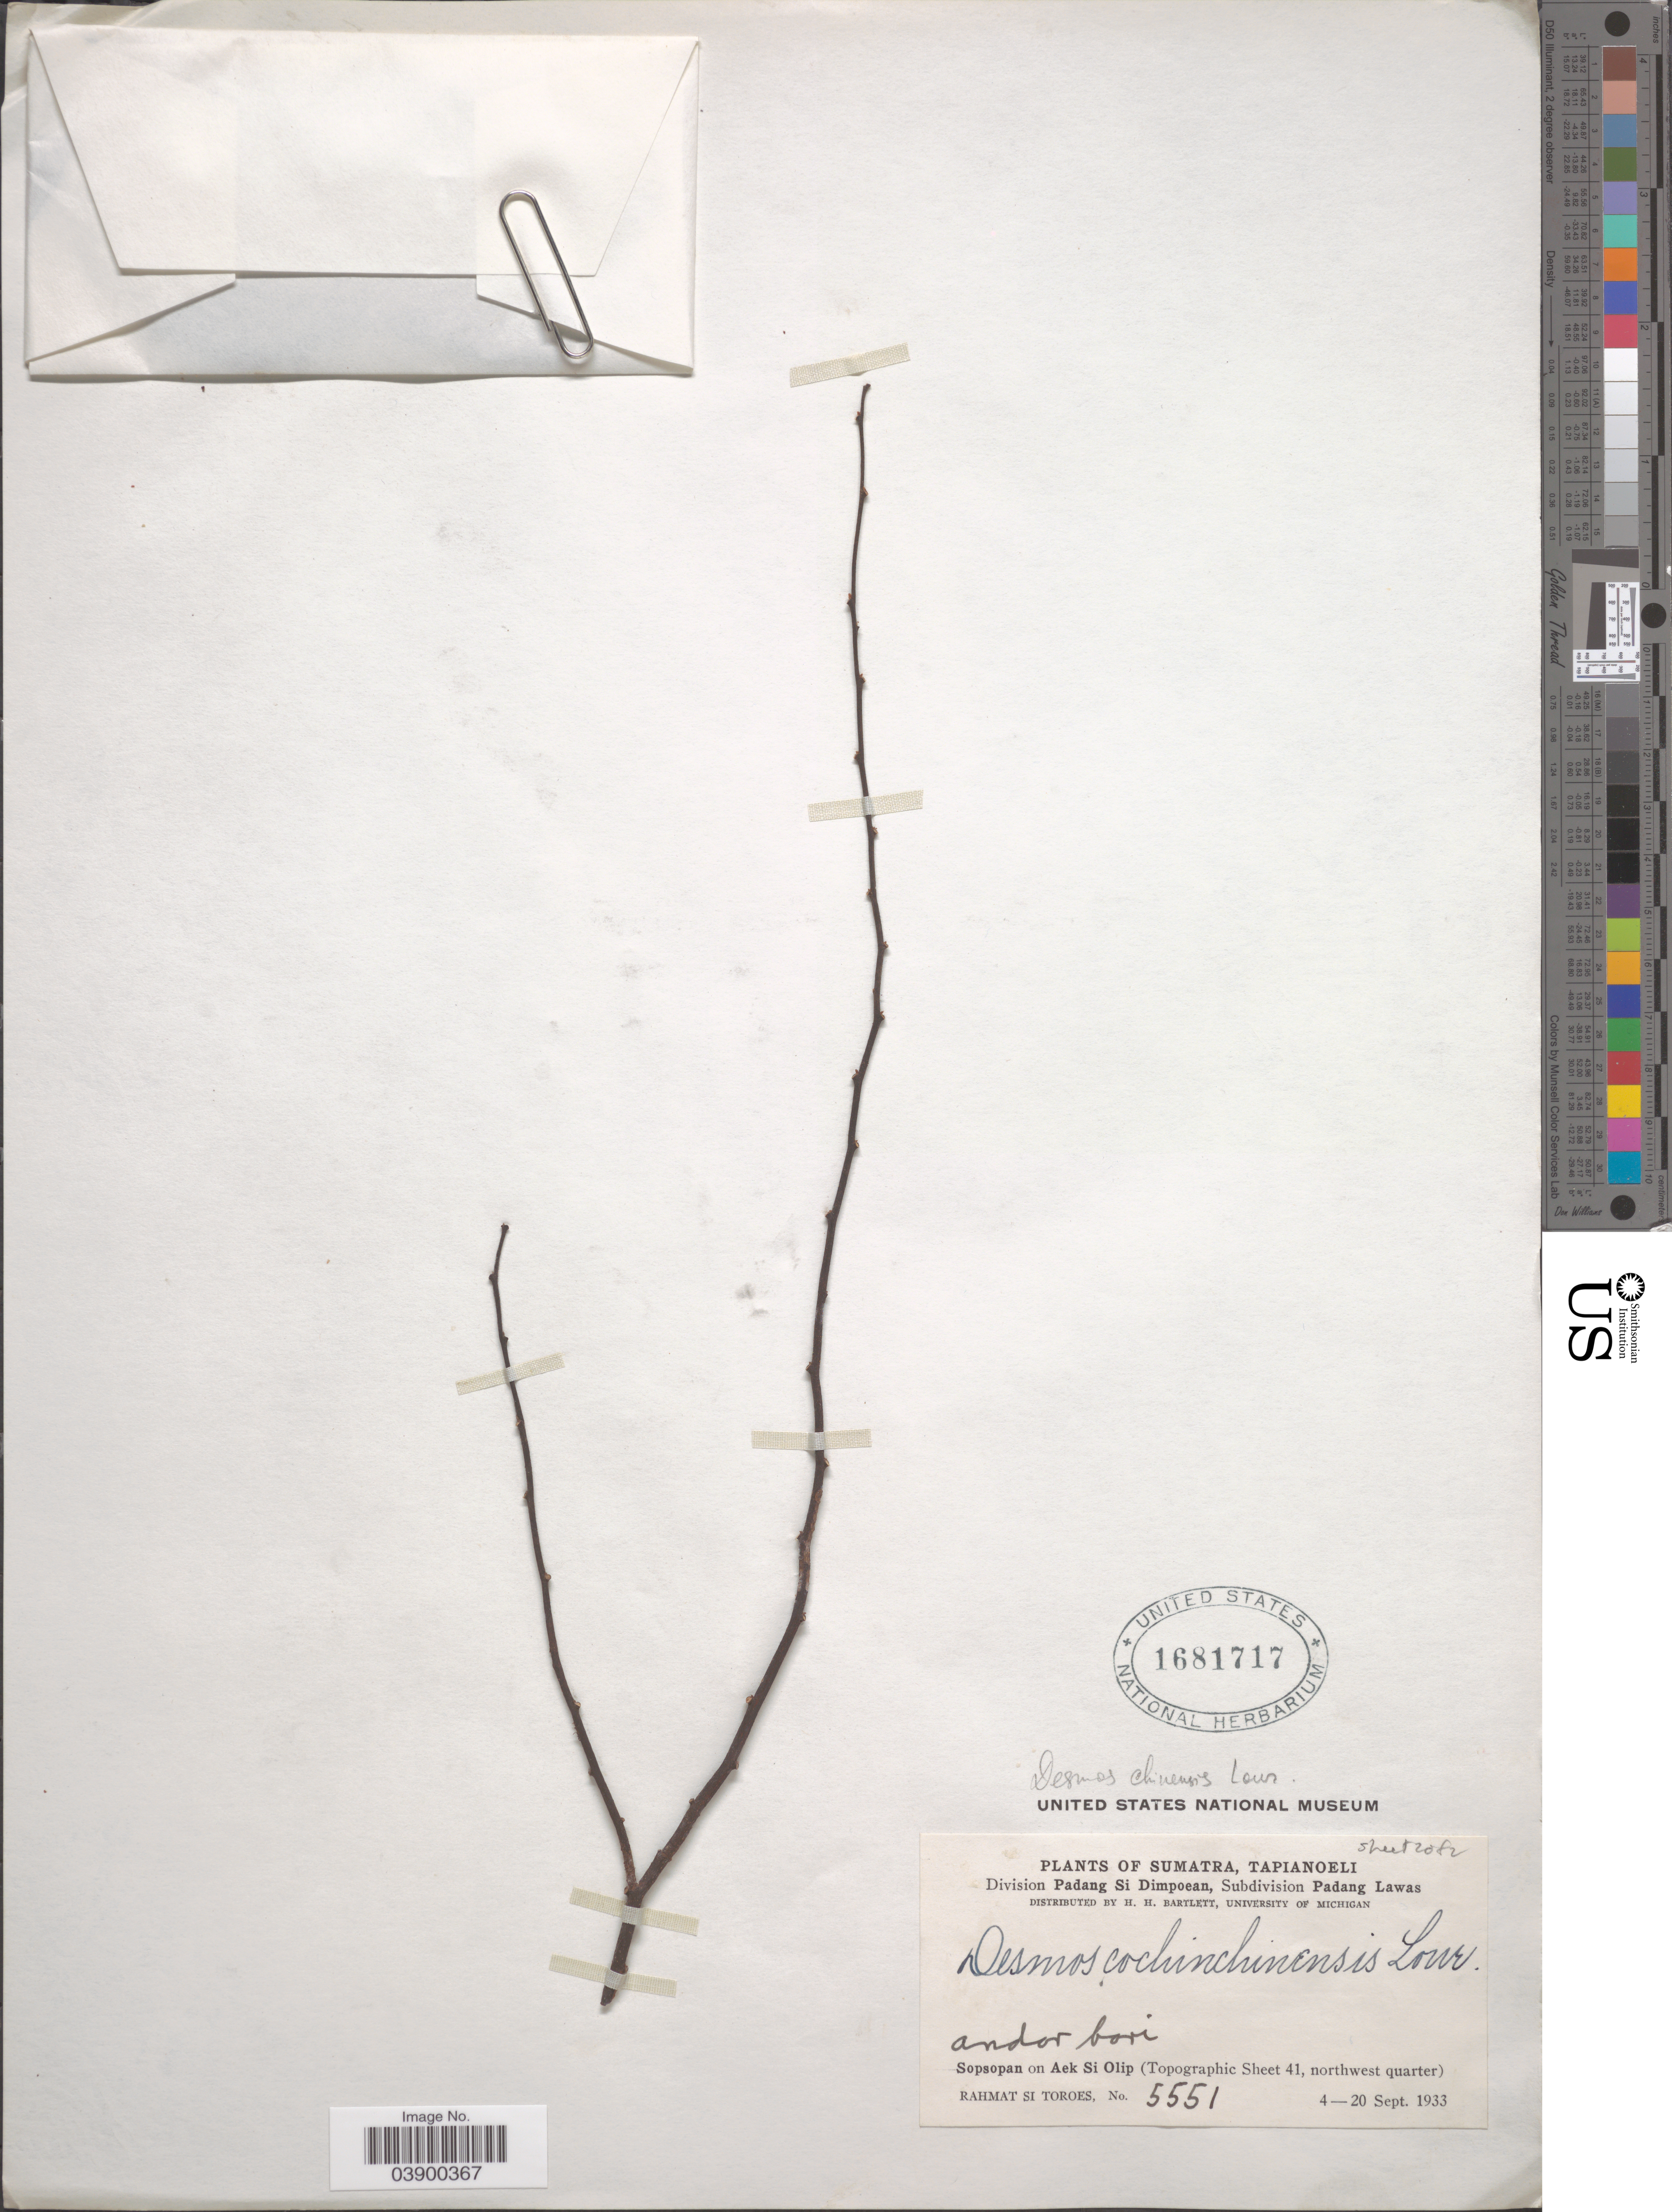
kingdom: Plantae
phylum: Tracheophyta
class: Magnoliopsida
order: Magnoliales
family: Annonaceae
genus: Desmos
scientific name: Desmos chinensis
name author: Lour.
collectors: Rahmat Si Boeea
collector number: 5551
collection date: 1933-09-04/1933-09-20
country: Indonesia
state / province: Sumatra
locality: Tapianoeli. Division Padang Si Dimpoean, Subdivision Padang Lawas. Sopsopan on Aek Si Olip (Topographic Sheet 41, northwest quarter).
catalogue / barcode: US 1681717